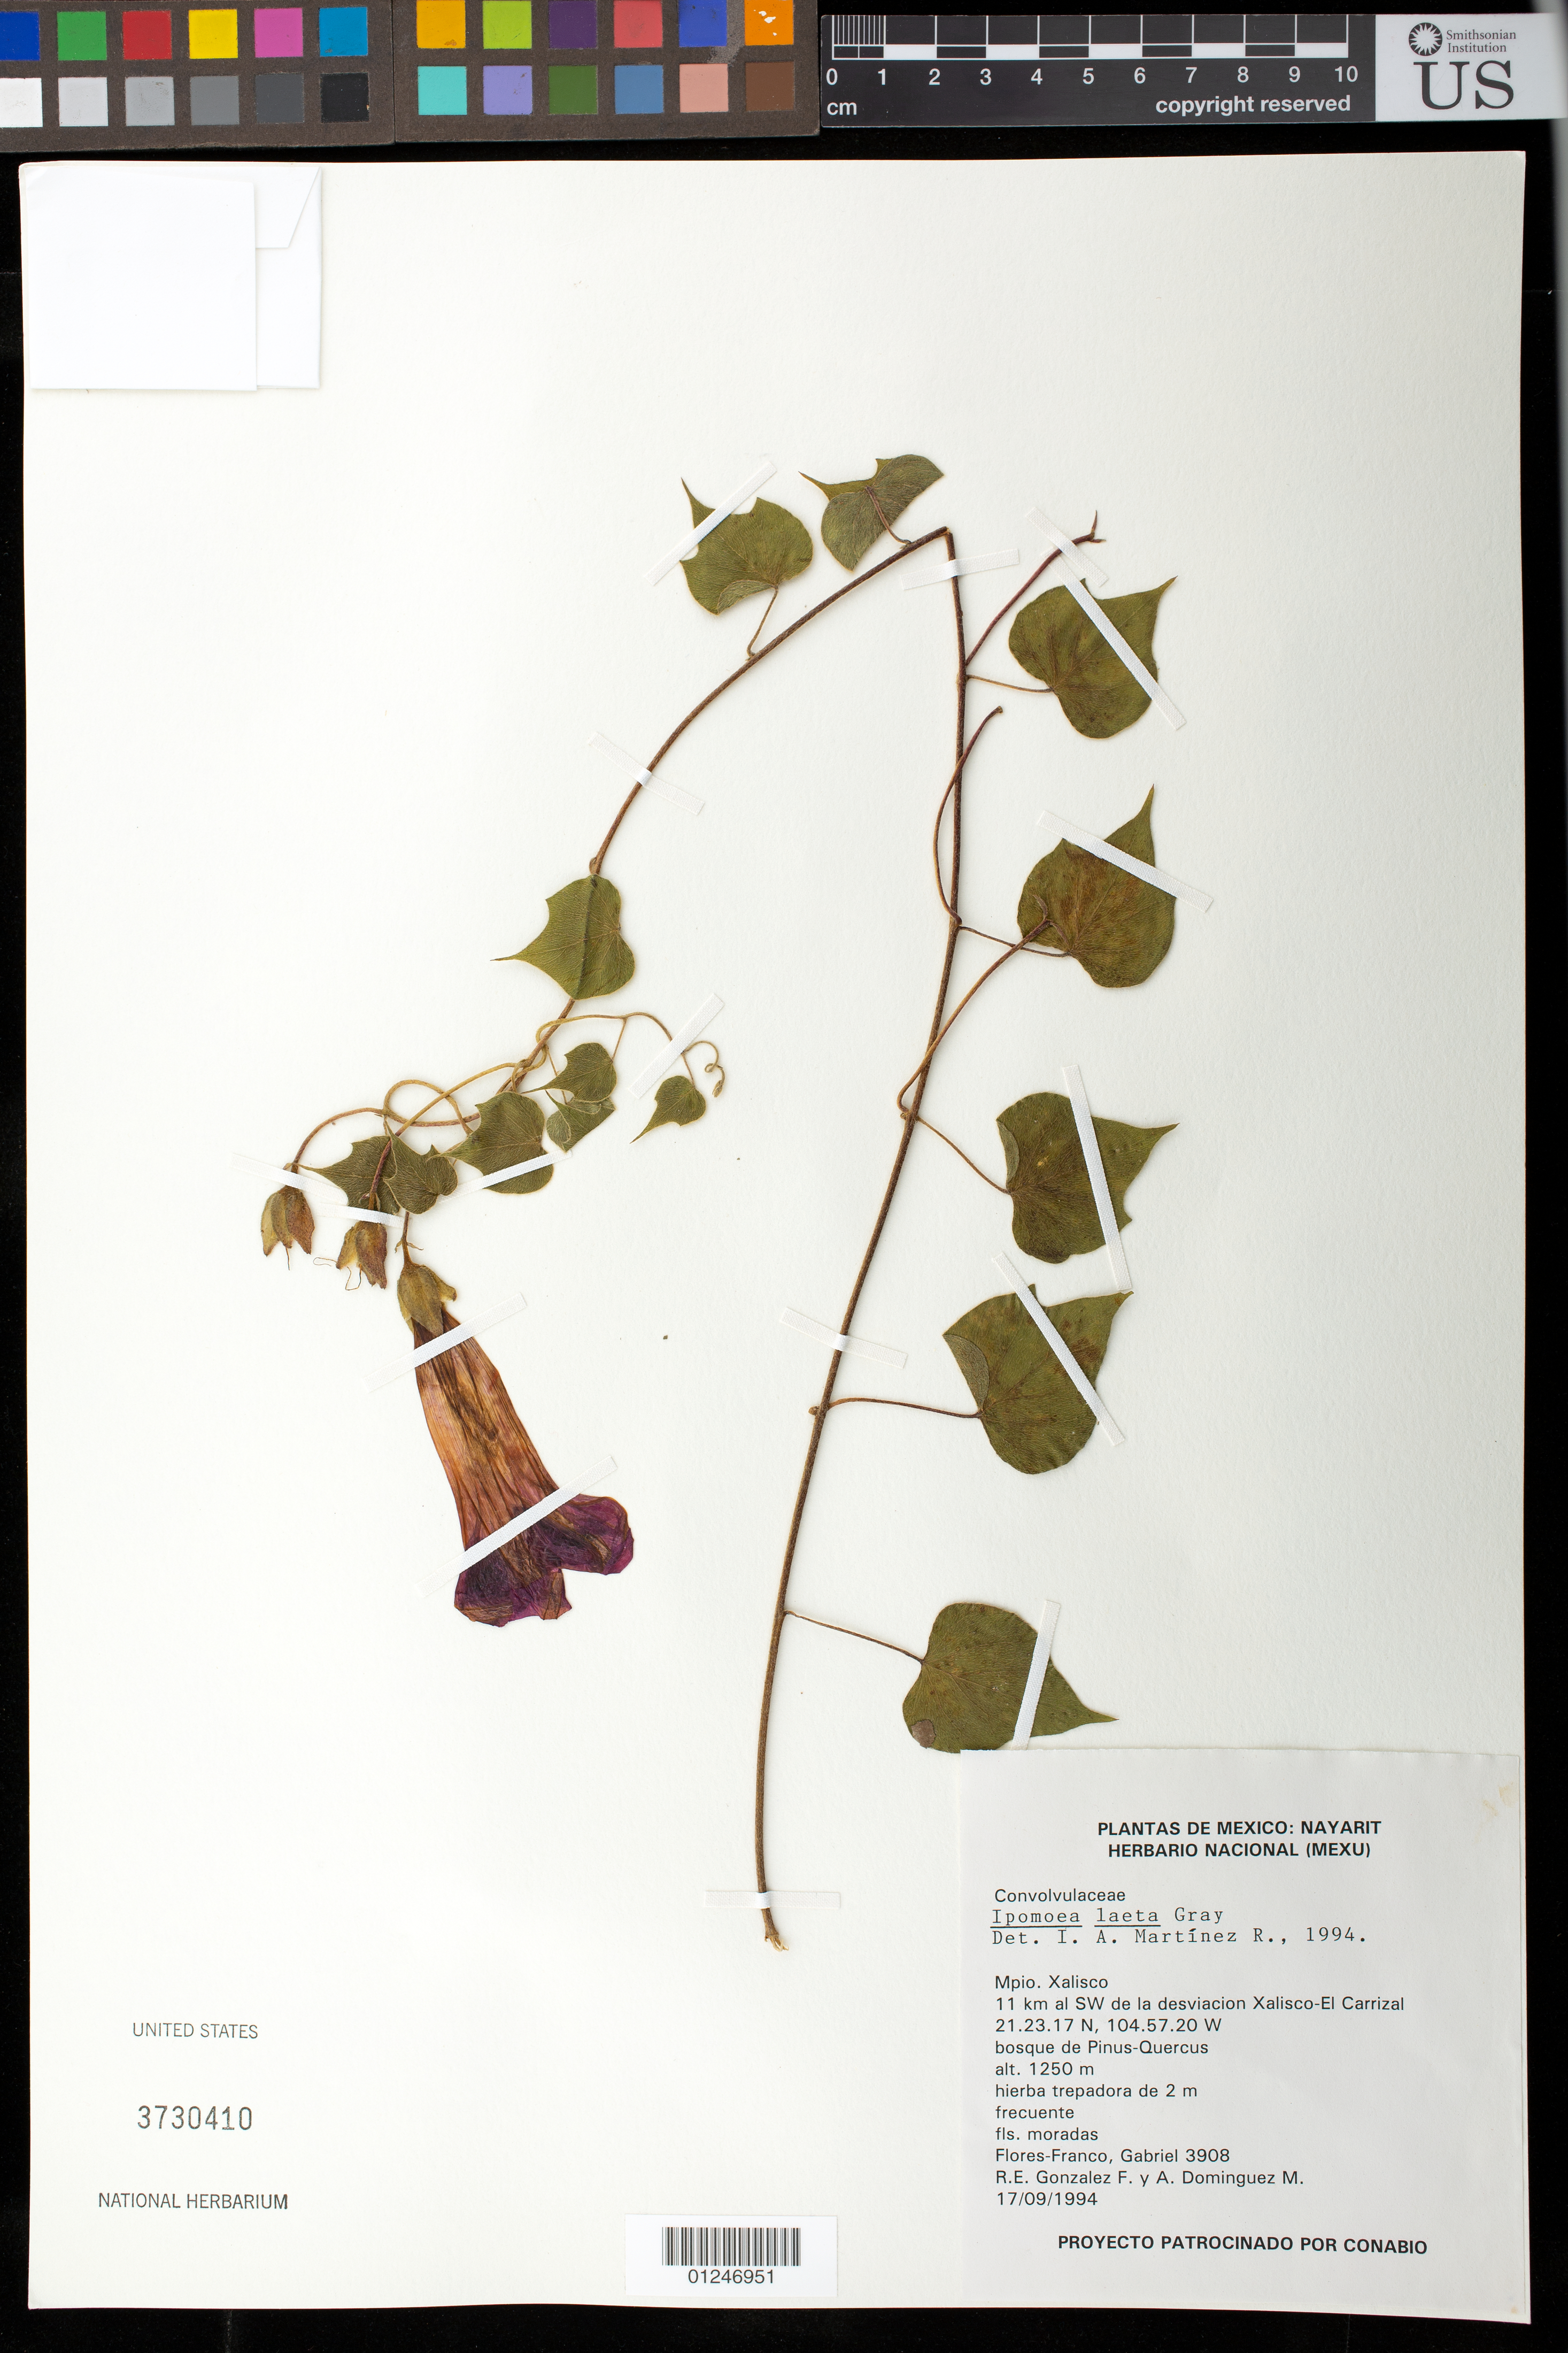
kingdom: Plantae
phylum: Tracheophyta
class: Magnoliopsida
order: Solanales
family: Convolvulaceae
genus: Ipomoea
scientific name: Ipomoea laeta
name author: A. Gray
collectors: G. Flores F., R. E. Gonzalez F. & A. Dominguez M.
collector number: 3908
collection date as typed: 17 Sep 1994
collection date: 1994-09-17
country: Mexico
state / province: Nayarit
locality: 11 km al Sw of desviacion xalisco-el carrizal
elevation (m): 1250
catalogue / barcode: US 3730410